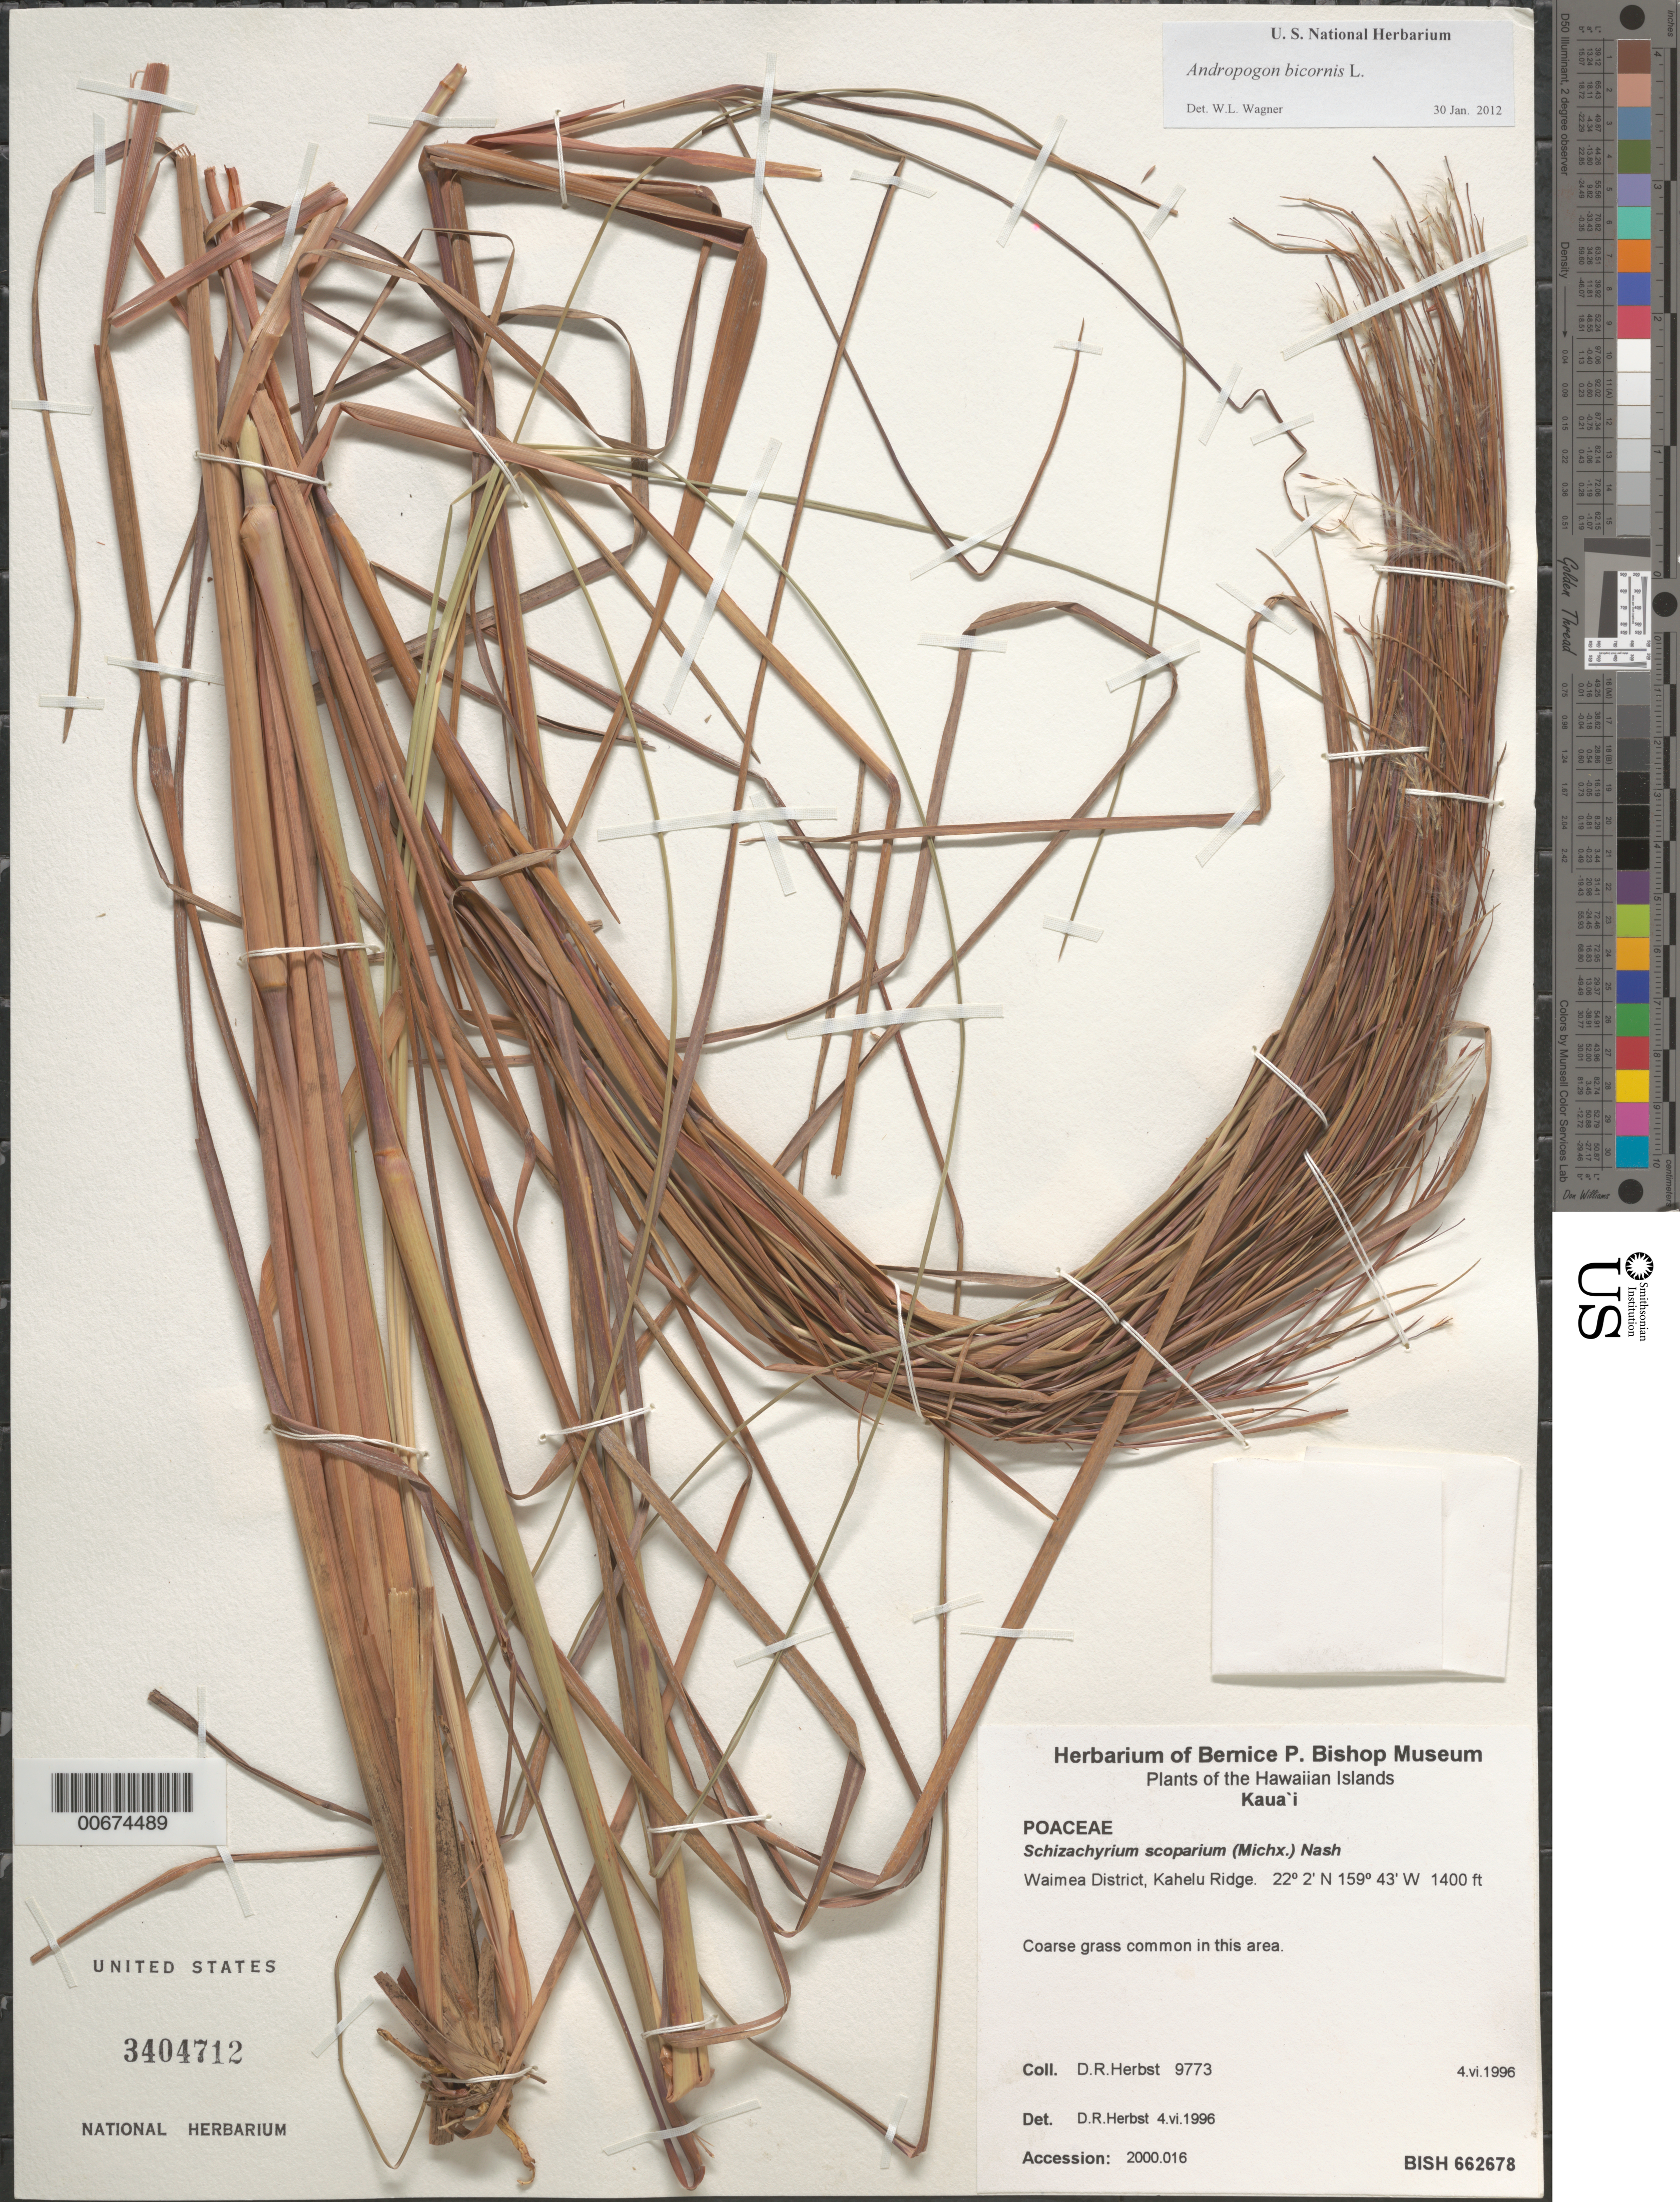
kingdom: Plantae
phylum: Tracheophyta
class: Liliopsida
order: Poales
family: Poaceae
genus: Andropogon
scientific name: Andropogon bicornis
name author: L.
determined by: Wagner, W. L., (BOT), Smithsonian Institution - National Museum of Natural History (UNITED STATES)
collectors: D. R. Herbst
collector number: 9773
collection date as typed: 4 Jun 1996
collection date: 1996-06-04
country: United States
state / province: Hawaii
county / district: Kauai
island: Kaua'i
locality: Waimea District, Kahelu Ridge.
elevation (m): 426.7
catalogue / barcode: US 3404712